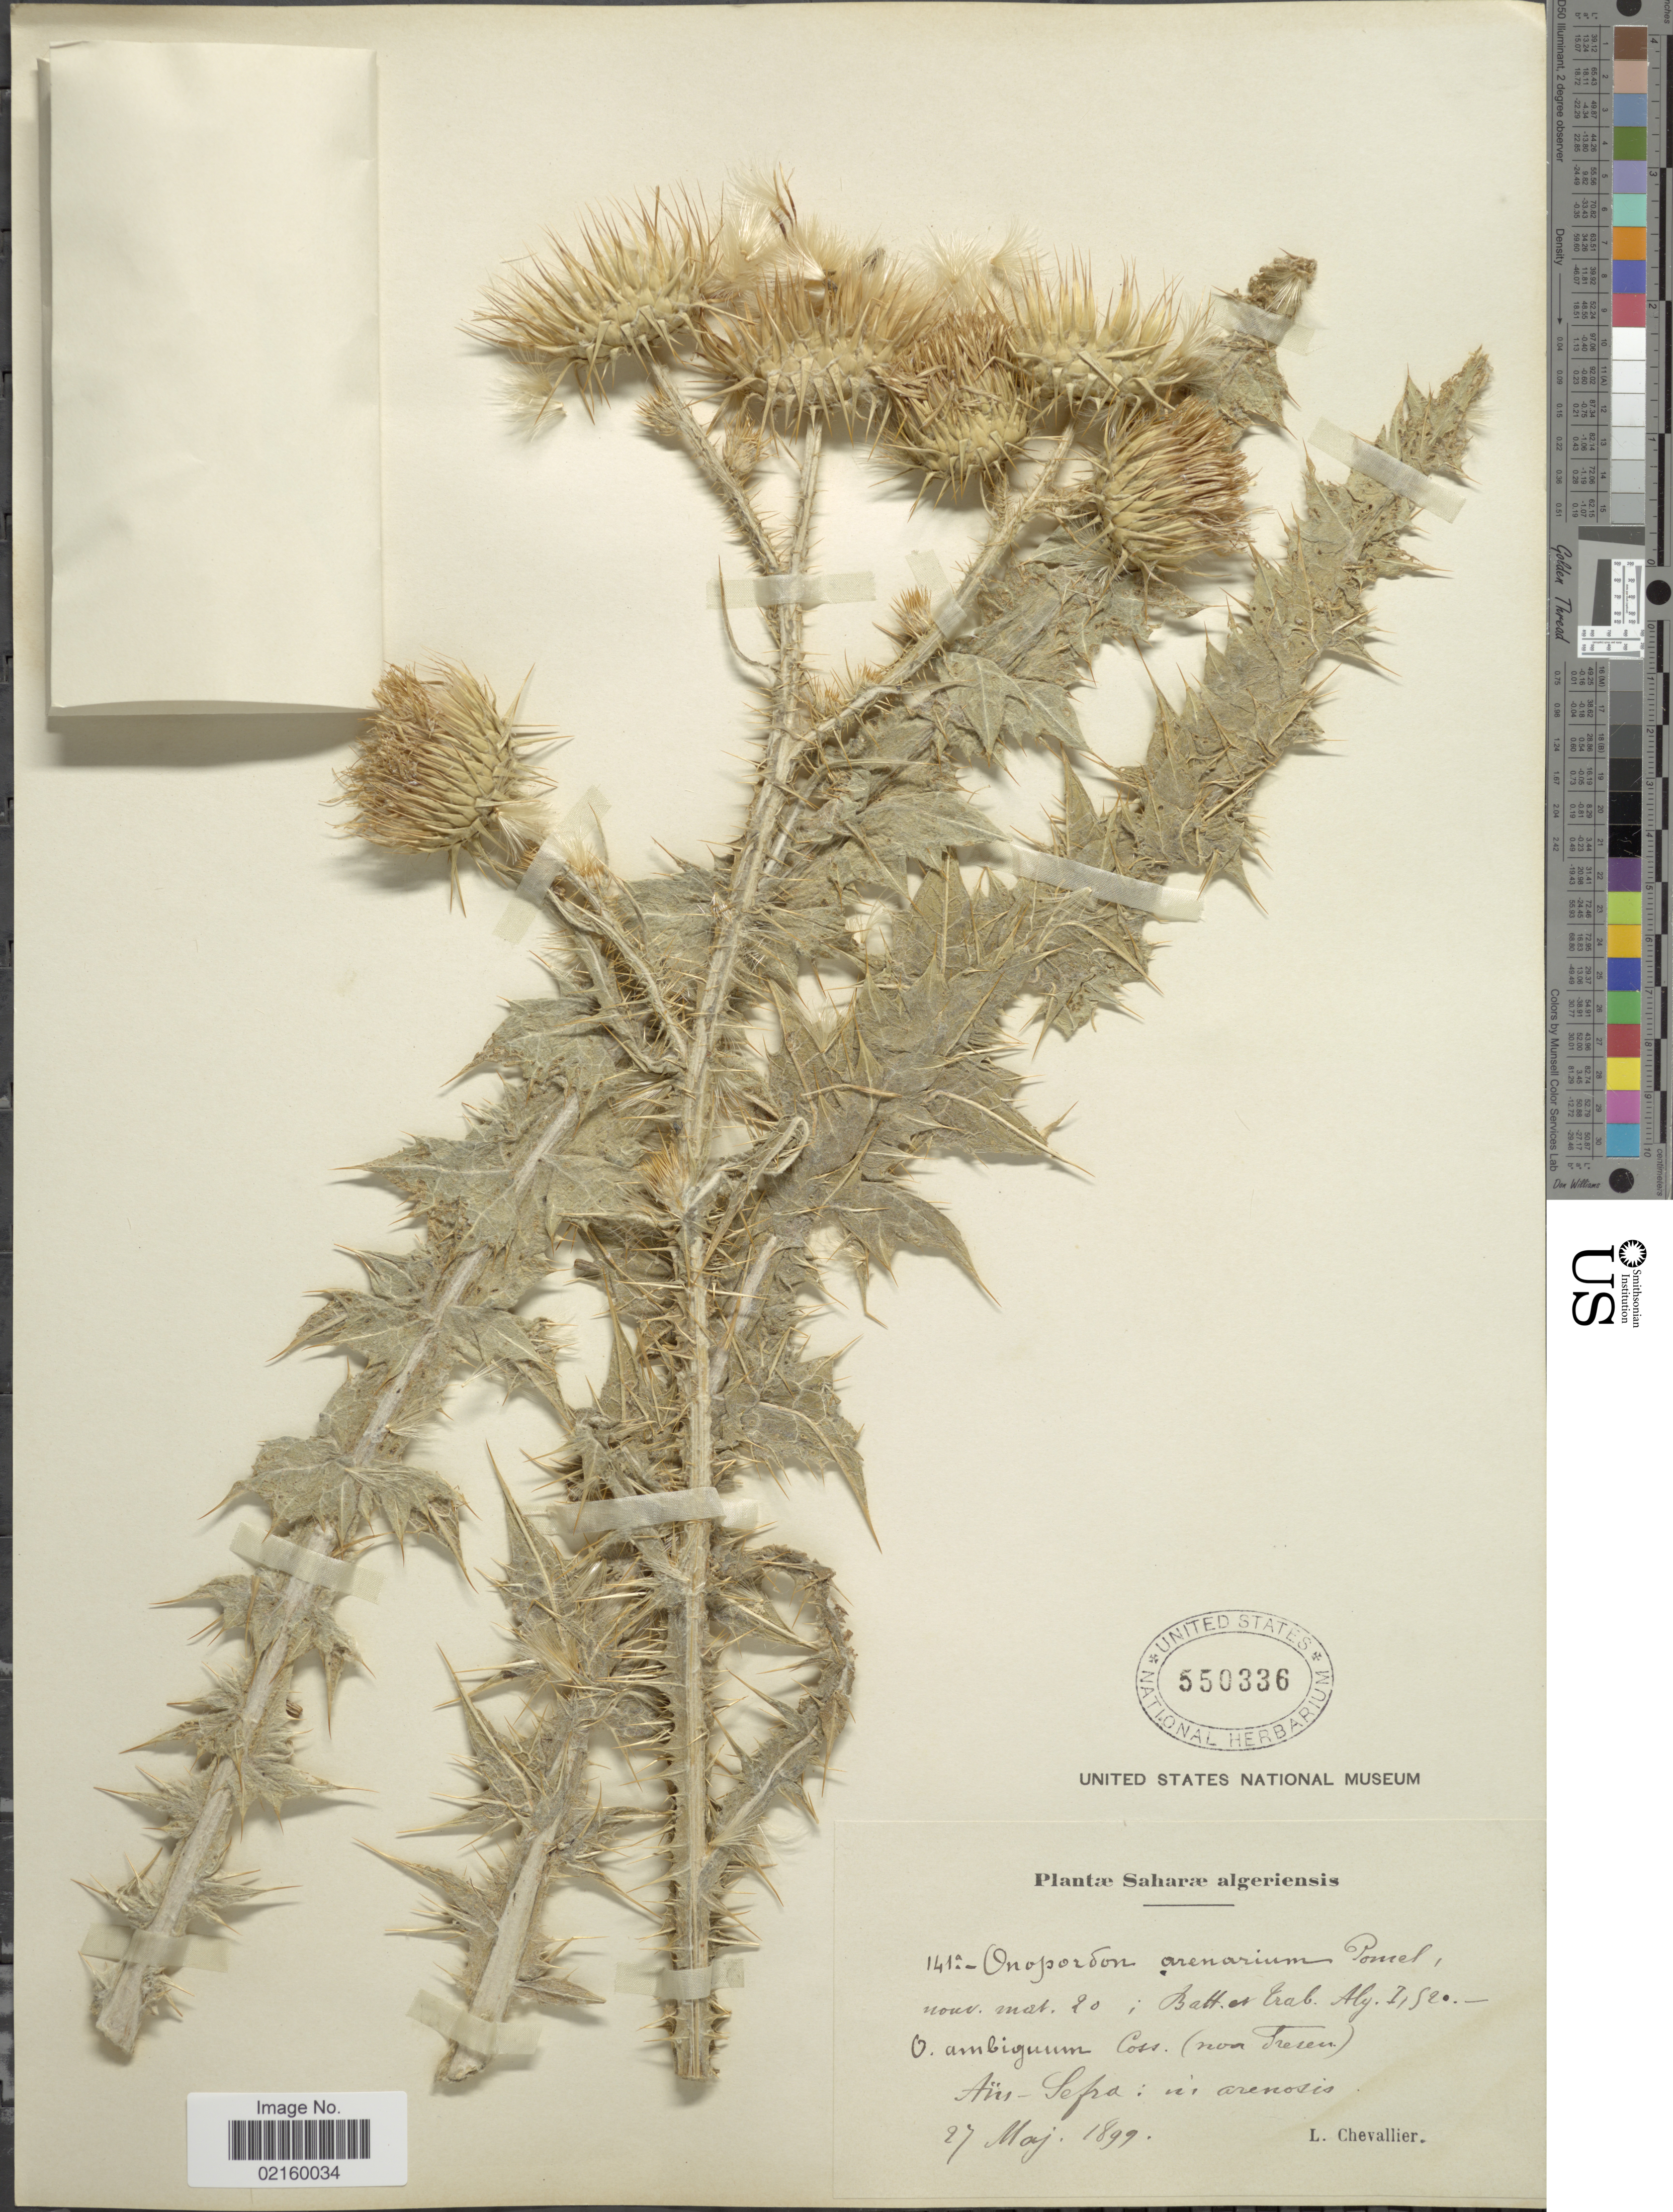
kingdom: Plantae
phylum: Tracheophyta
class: Magnoliopsida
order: Asterales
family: Asteraceae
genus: Onopordum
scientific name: Onopordum arenarium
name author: Pomel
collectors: L. Chevalier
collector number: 141a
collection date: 1899-05-27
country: Algeria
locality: Saharae, Ain-Sefra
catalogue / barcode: US 550336